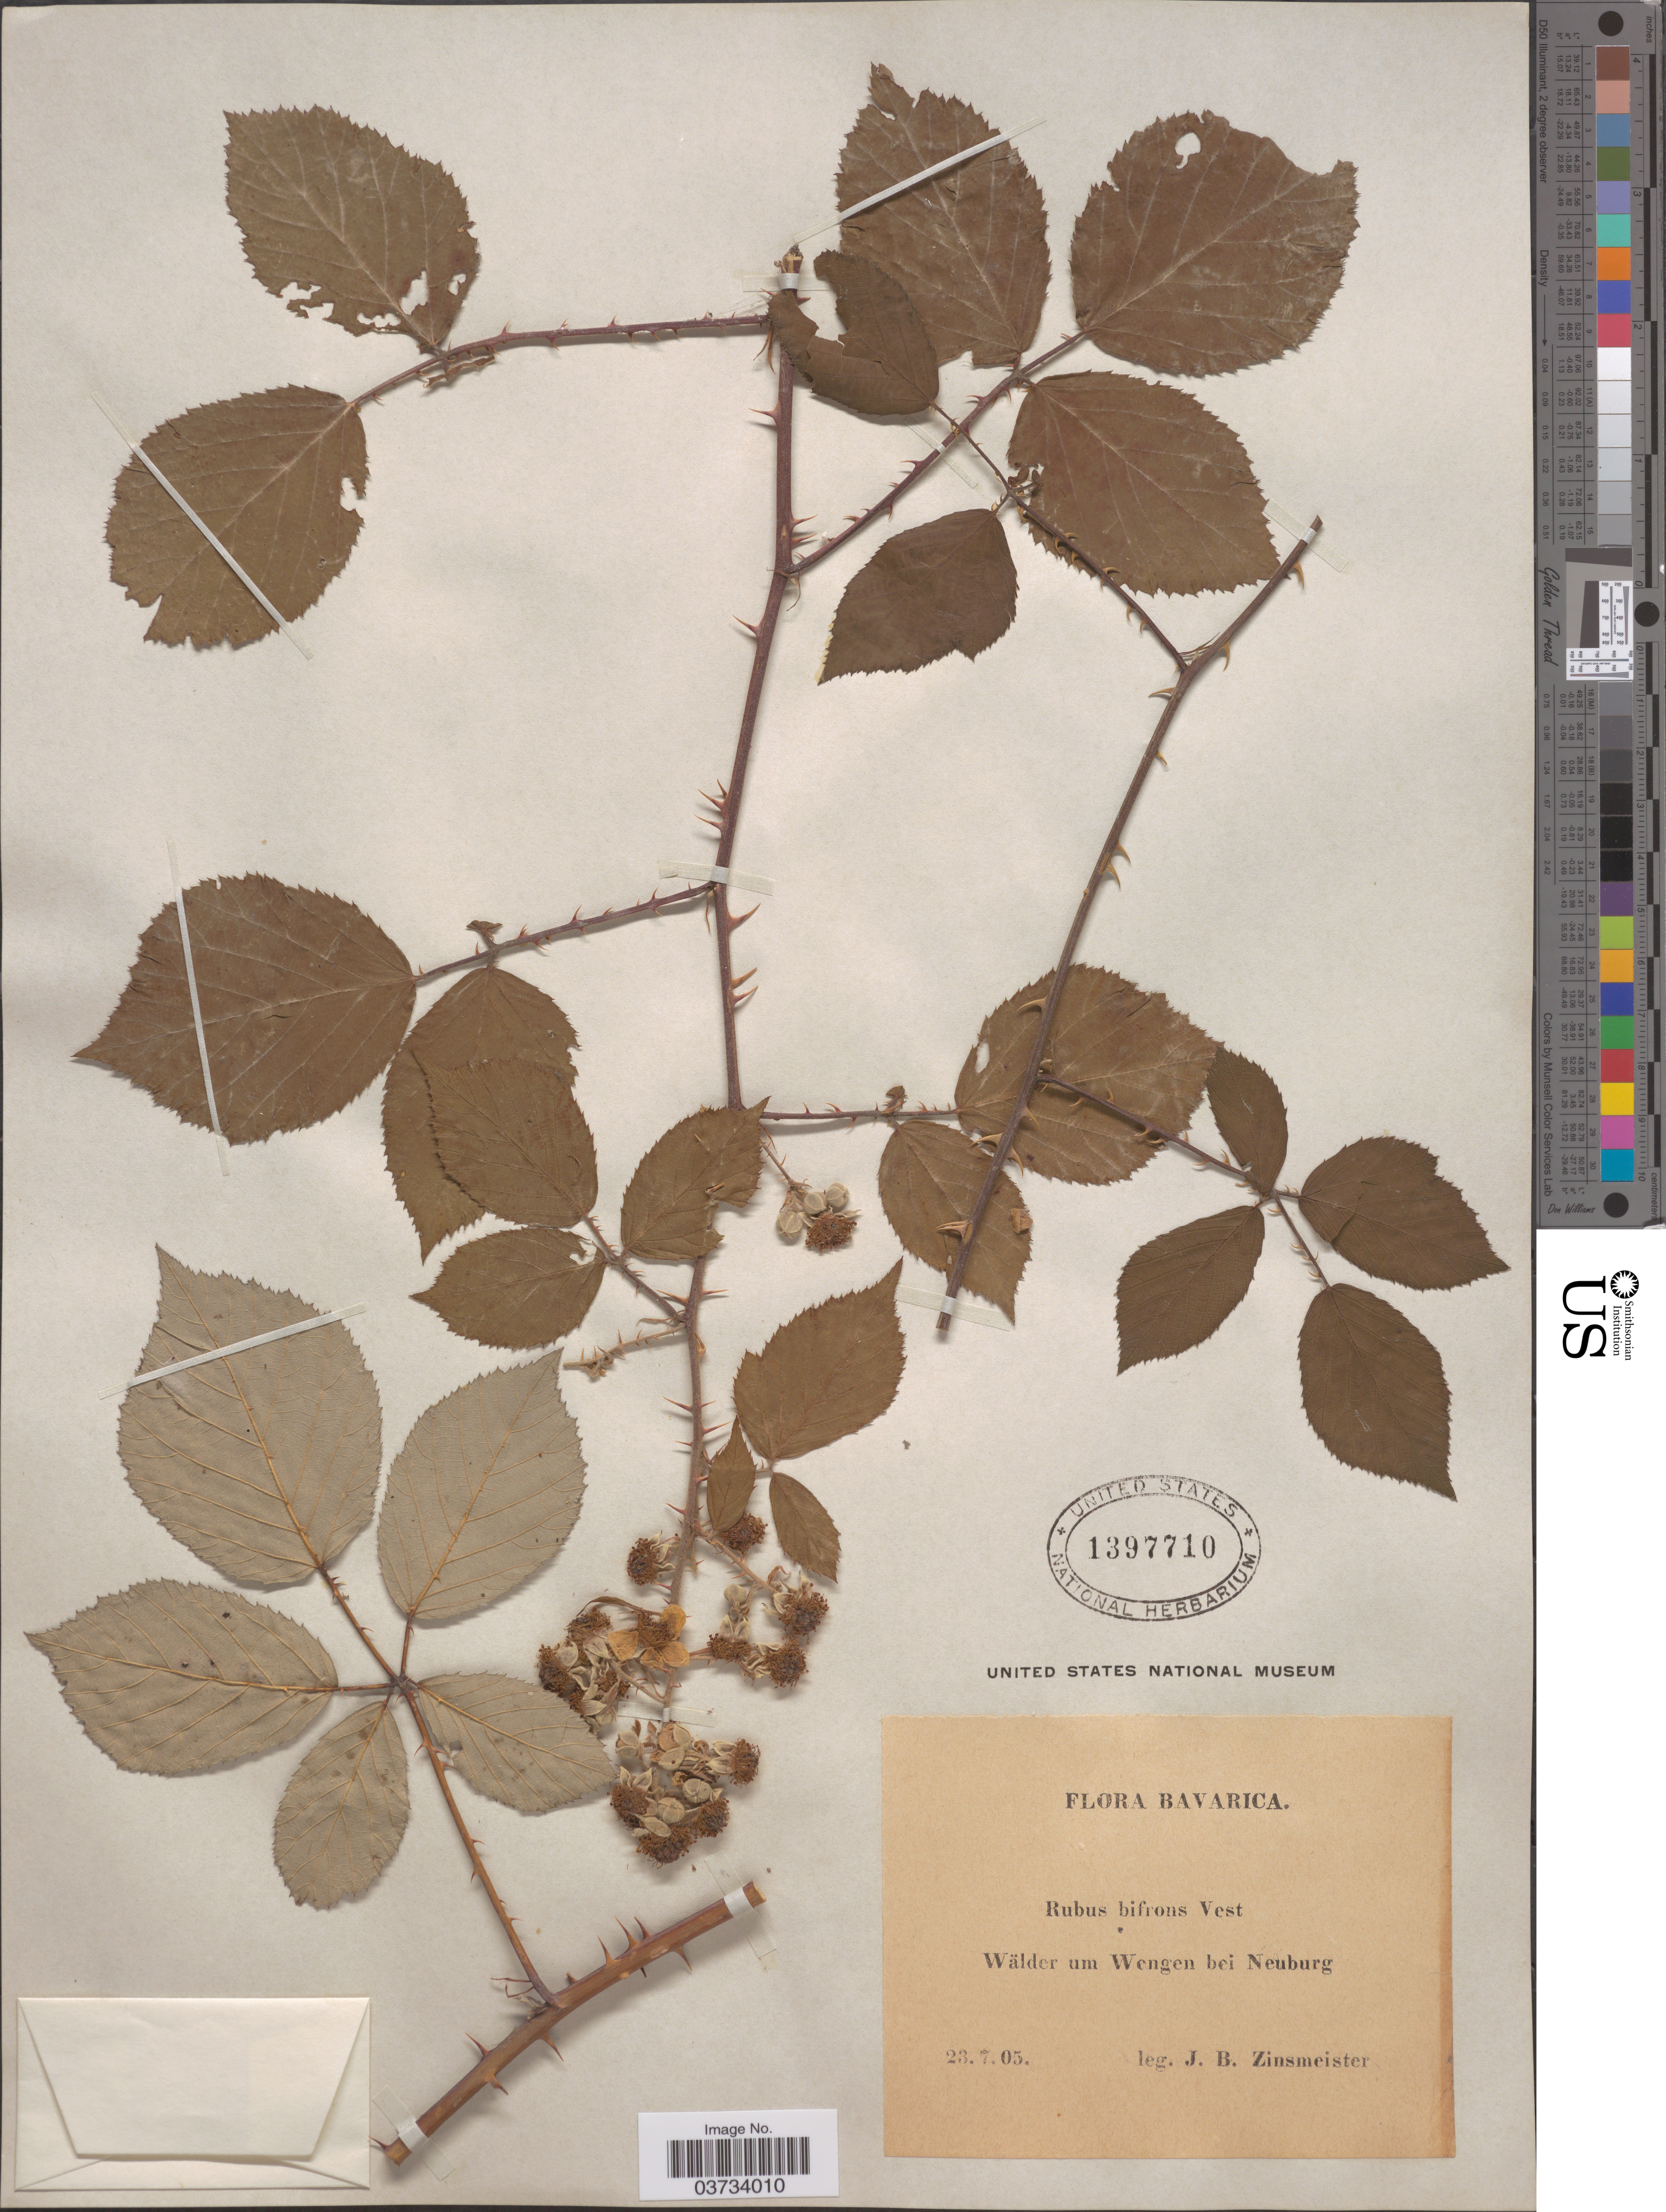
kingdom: Plantae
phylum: Tracheophyta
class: Magnoliopsida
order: Rosales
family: Rosaceae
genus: Rubus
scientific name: Rubus bifrons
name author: Vest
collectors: J. Zinsmeister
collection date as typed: Transcribed d/m/y: 23/7/5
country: Germany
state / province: Bayern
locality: Bavarica. Wälder um Wengen bei Neuburg.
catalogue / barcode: US 1397710